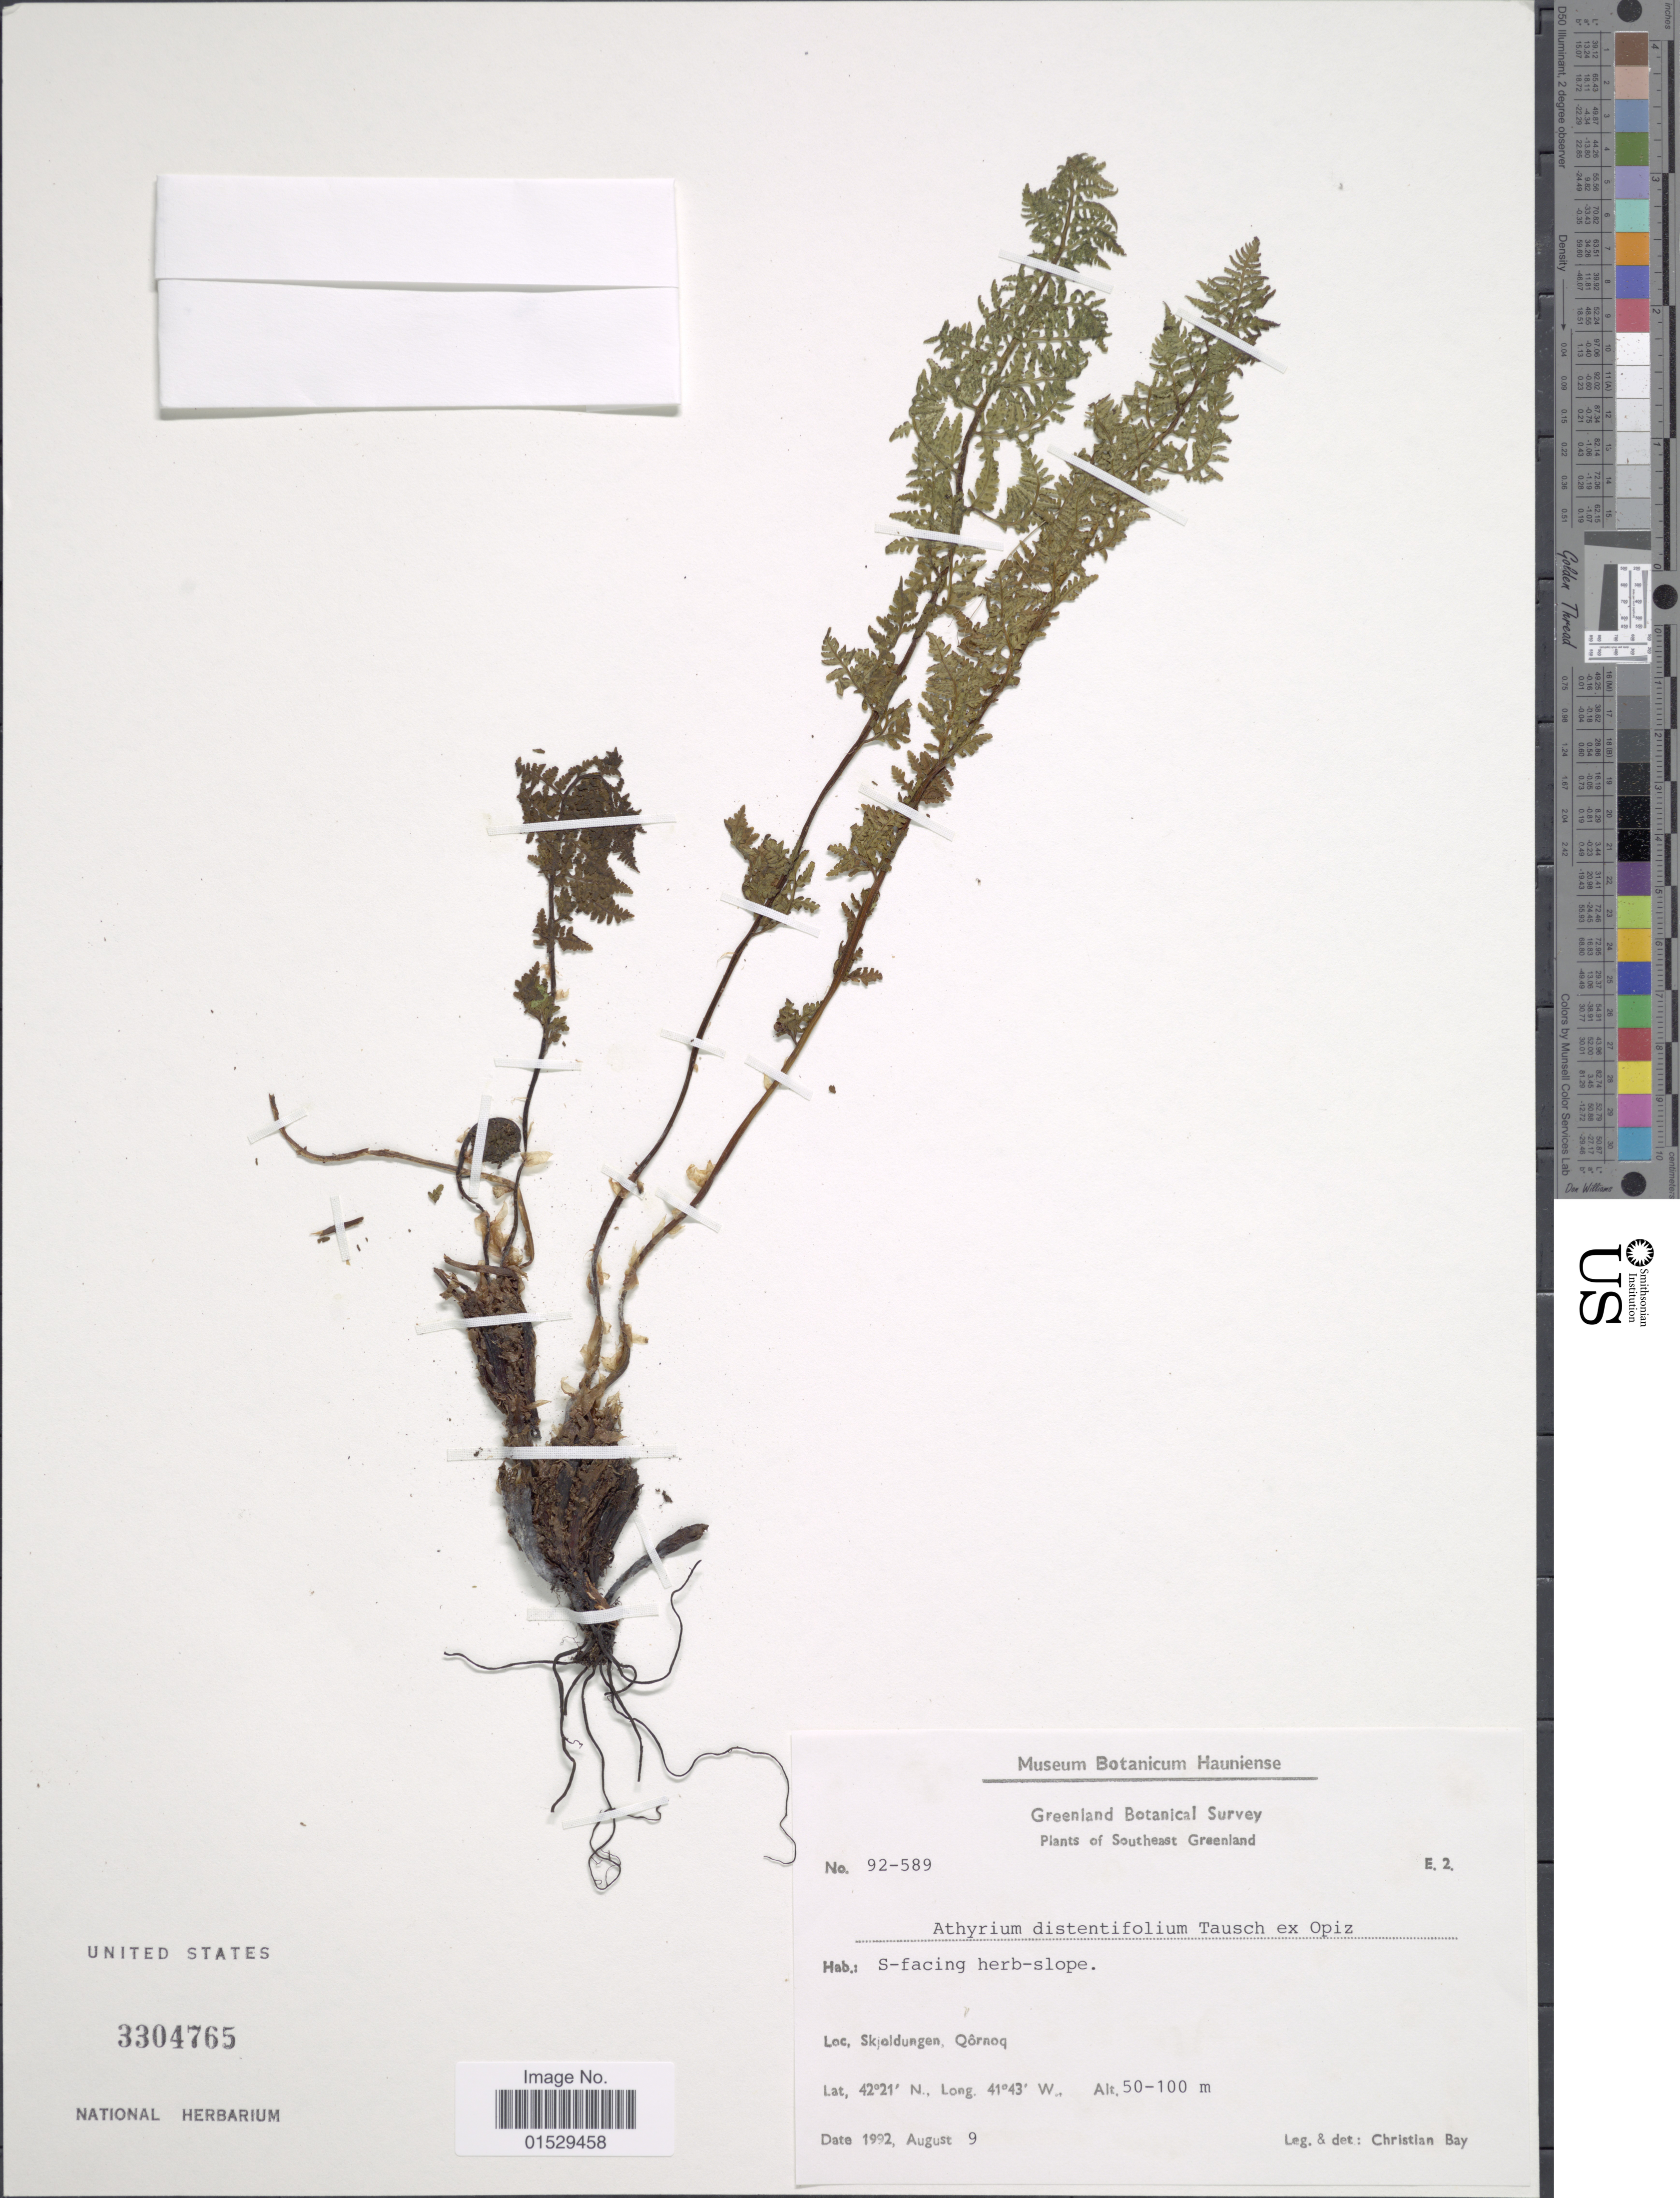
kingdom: Plantae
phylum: Tracheophyta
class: Polypodiopsida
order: Polypodiales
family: Athyriaceae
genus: Athyrium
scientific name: Athyrium distentifolilum subsp. americanum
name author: (Butters) Hultén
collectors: C. Bay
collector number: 92-589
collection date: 1992-08-09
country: Greenland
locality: Southeast Greenland, Skjoldungen, Qornoq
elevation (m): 50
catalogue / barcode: US 3304765